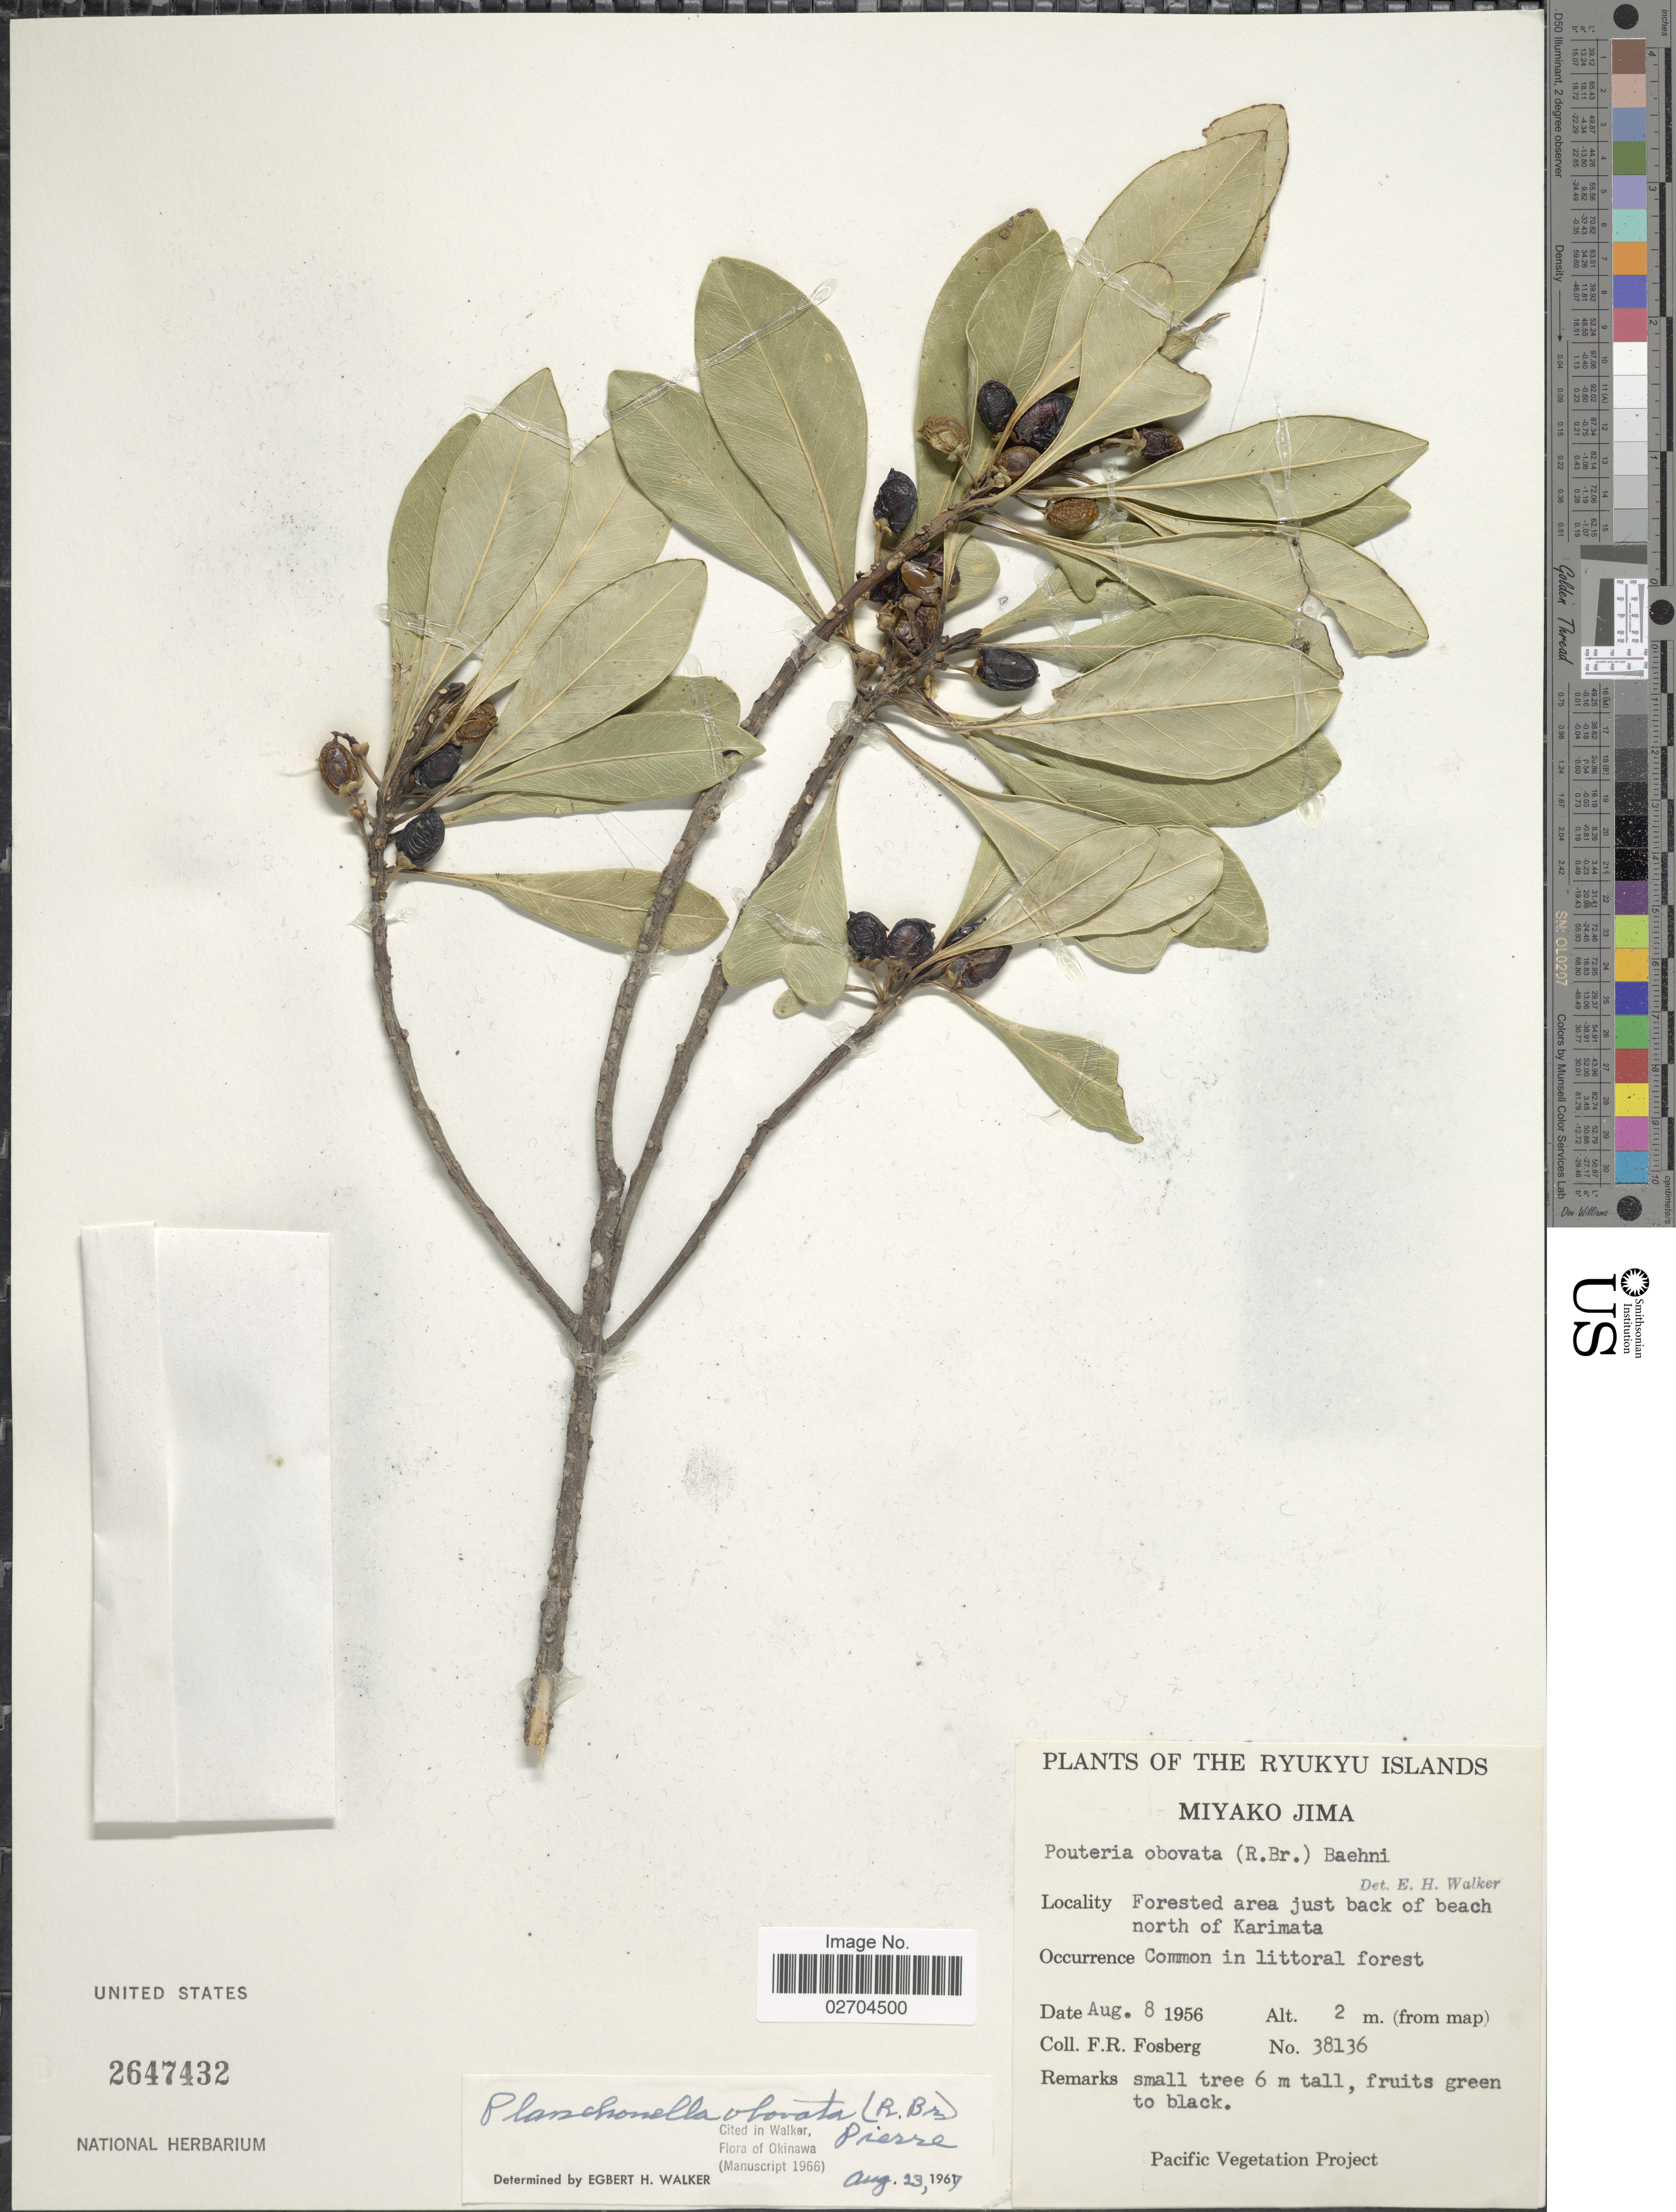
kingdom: Plantae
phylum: Tracheophyta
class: Magnoliopsida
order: Ericales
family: Sapotaceae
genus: Planchonella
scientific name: Planchonella obovata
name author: (R. Br.) Pierre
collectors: F. R. Fosberg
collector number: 38136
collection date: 1956-08-08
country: Japan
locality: Ryukyu Island, Miyako Jima, Forested area just back of beach north of Karimata.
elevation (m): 2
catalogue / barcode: US 2647432